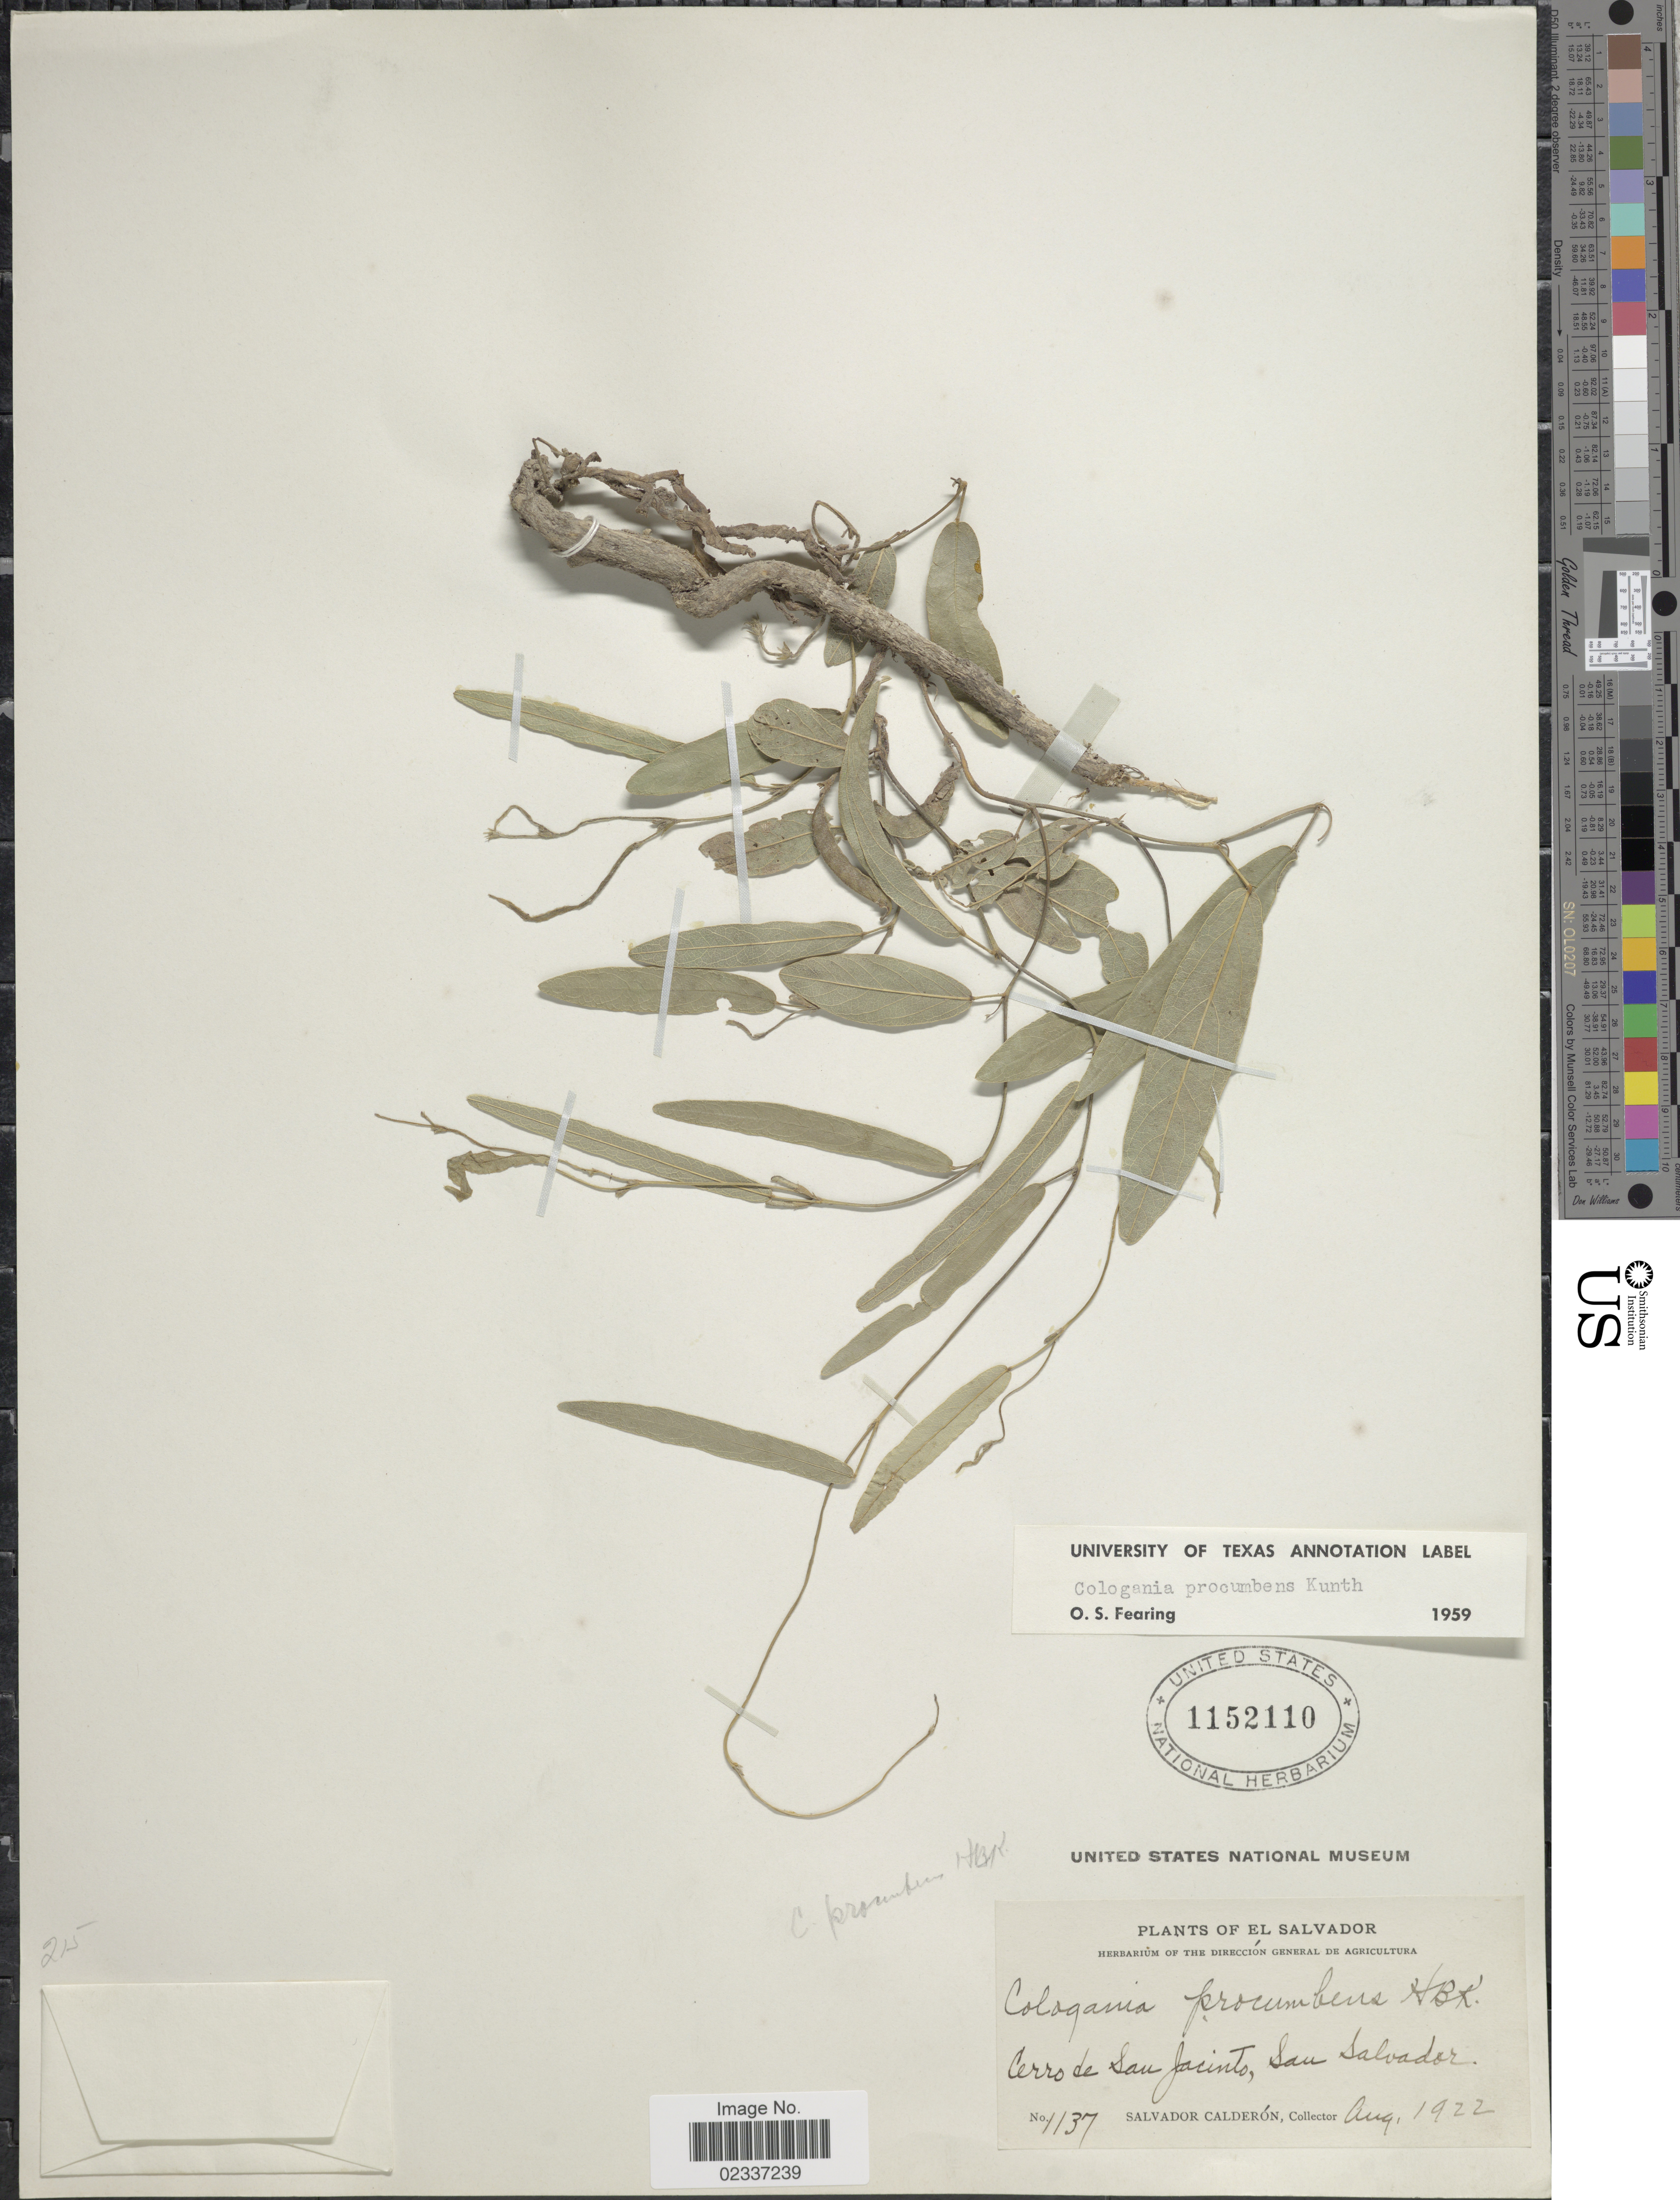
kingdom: Plantae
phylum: Tracheophyta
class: Magnoliopsida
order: Fabales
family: Fabaceae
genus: Cologania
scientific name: Cologania procumbens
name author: Kunth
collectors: S. Calderón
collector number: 1137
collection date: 1922-08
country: El Salvador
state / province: San Salvador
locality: Cerro de San Jacinto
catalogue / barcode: US 1152110